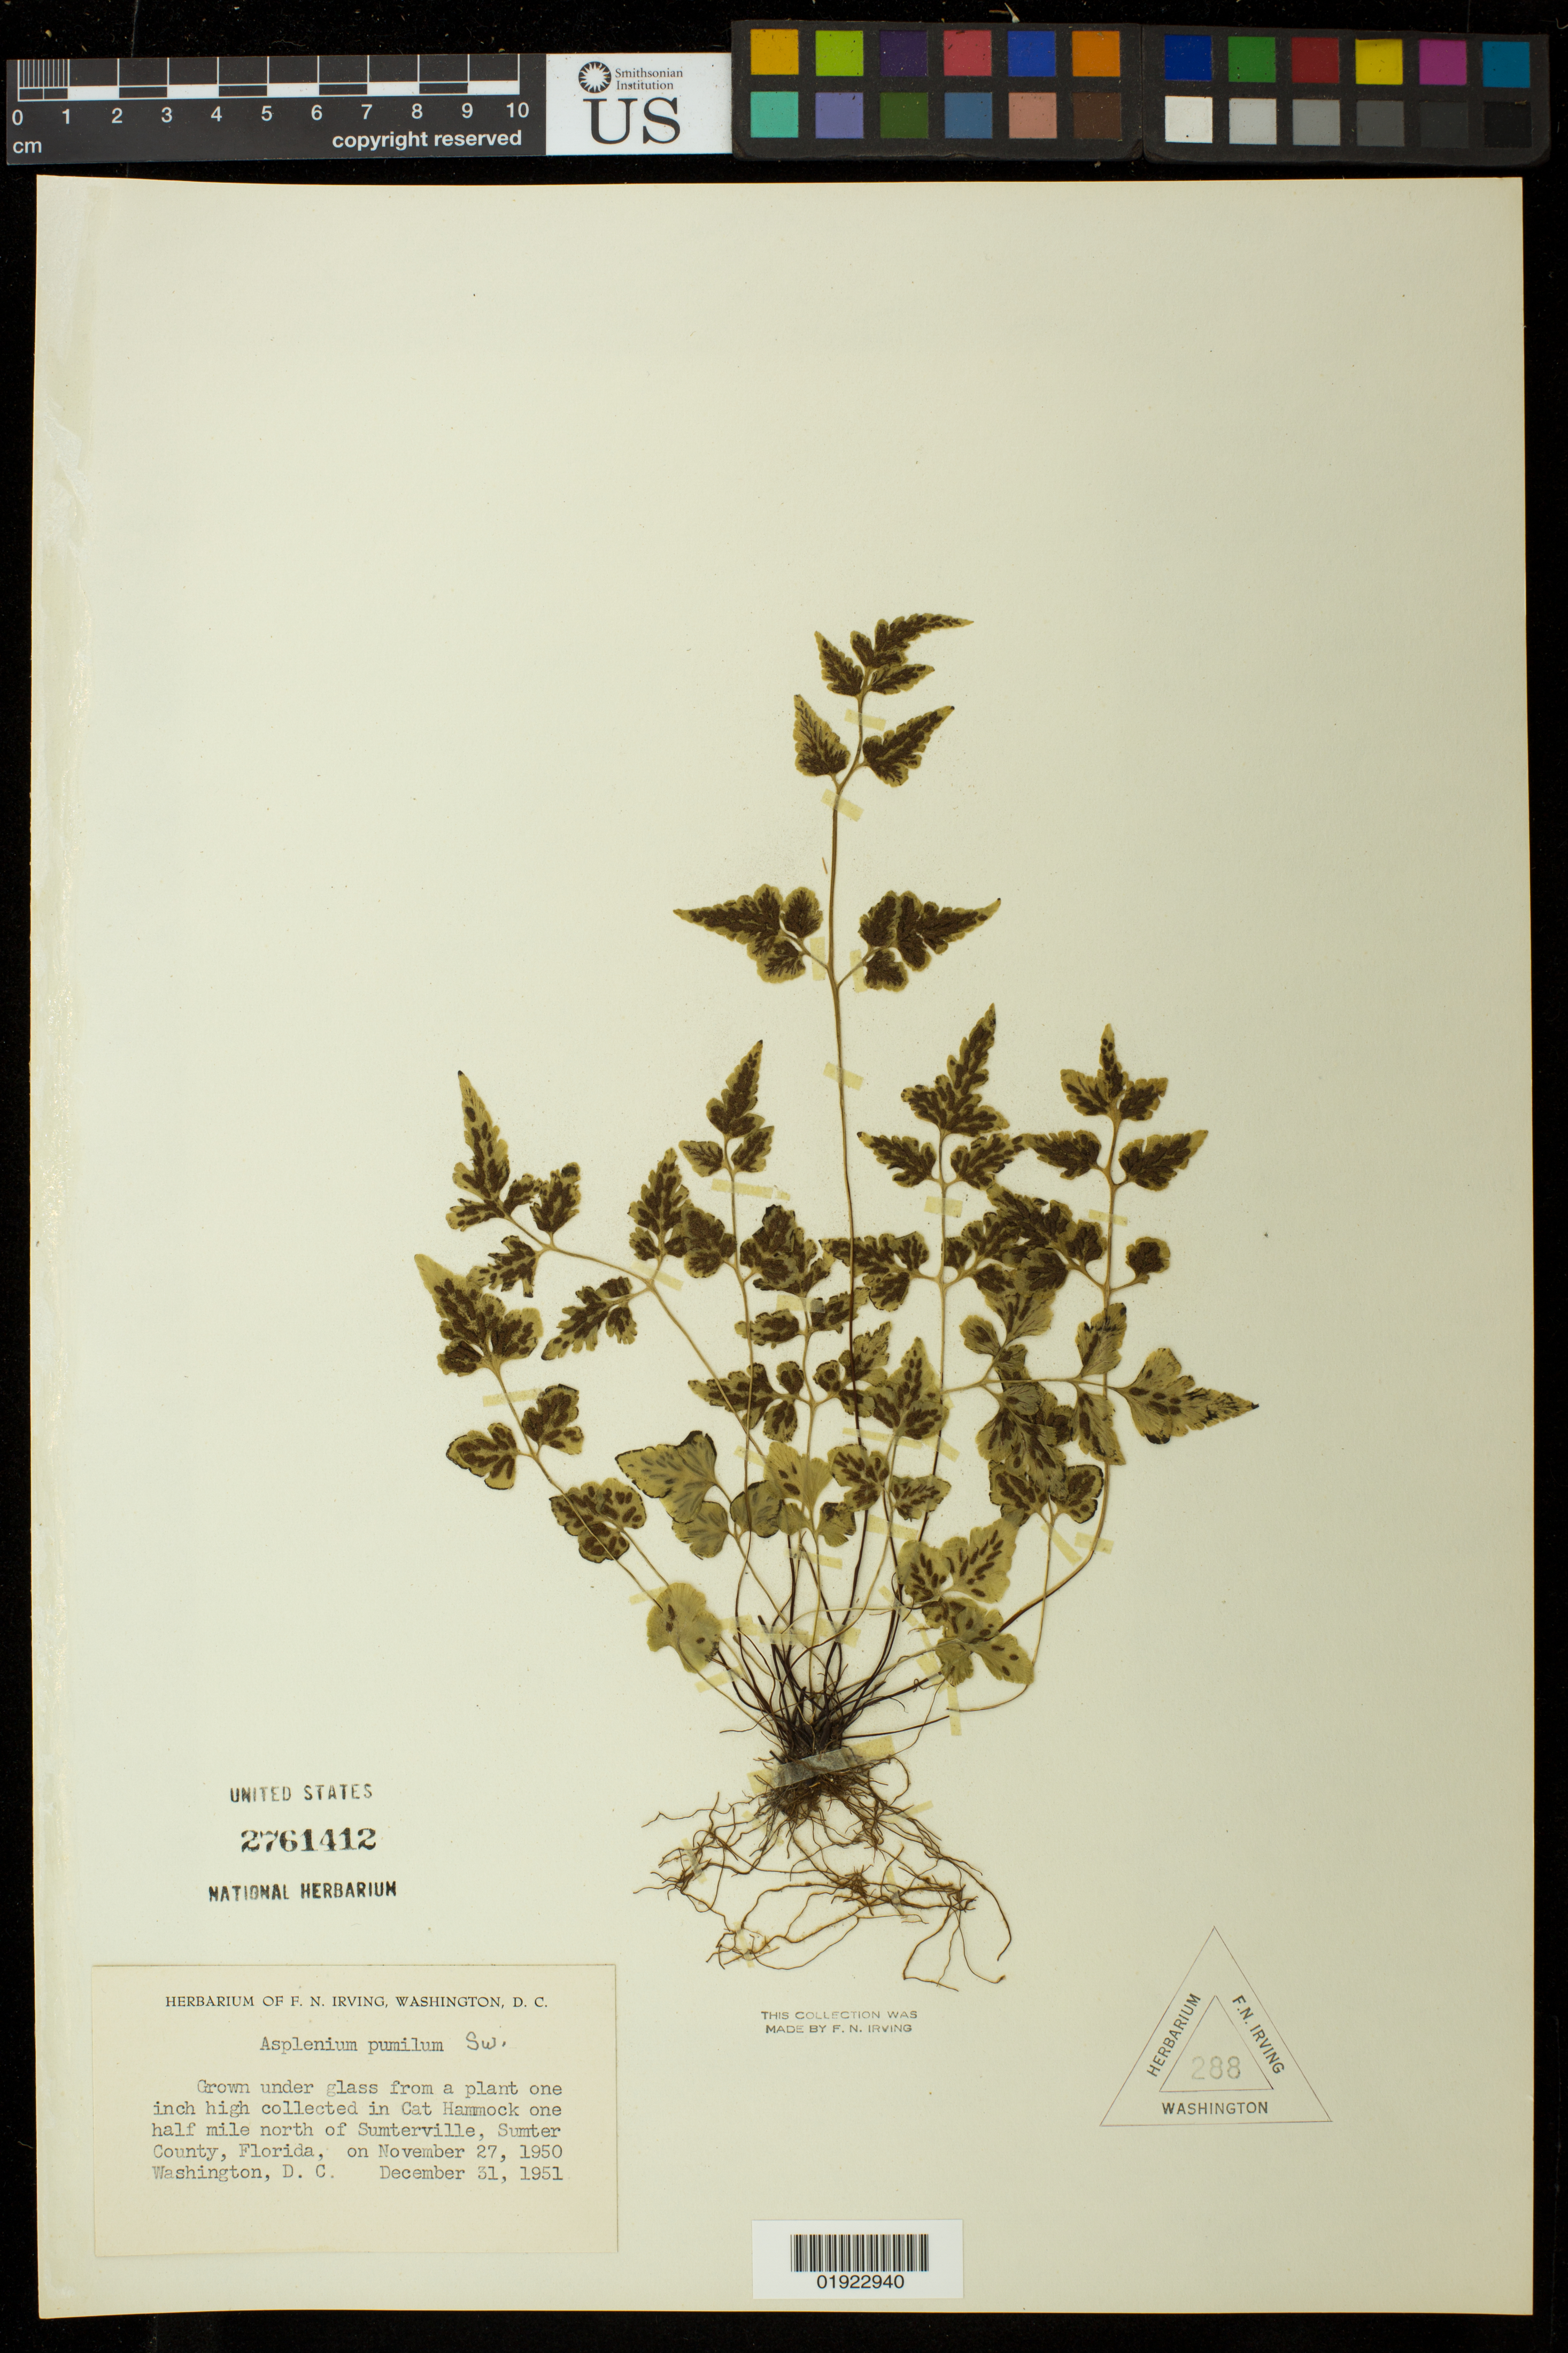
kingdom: Plantae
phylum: Tracheophyta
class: Polypodiopsida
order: Polypodiales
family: Aspleniaceae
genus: Asplenium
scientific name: Asplenium pumilum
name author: Sw.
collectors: F. Irving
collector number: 288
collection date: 1950-11-27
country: United States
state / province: Florida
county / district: Sumter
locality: Cat Hammock one half mile north of Sumterville.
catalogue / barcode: US 2761412